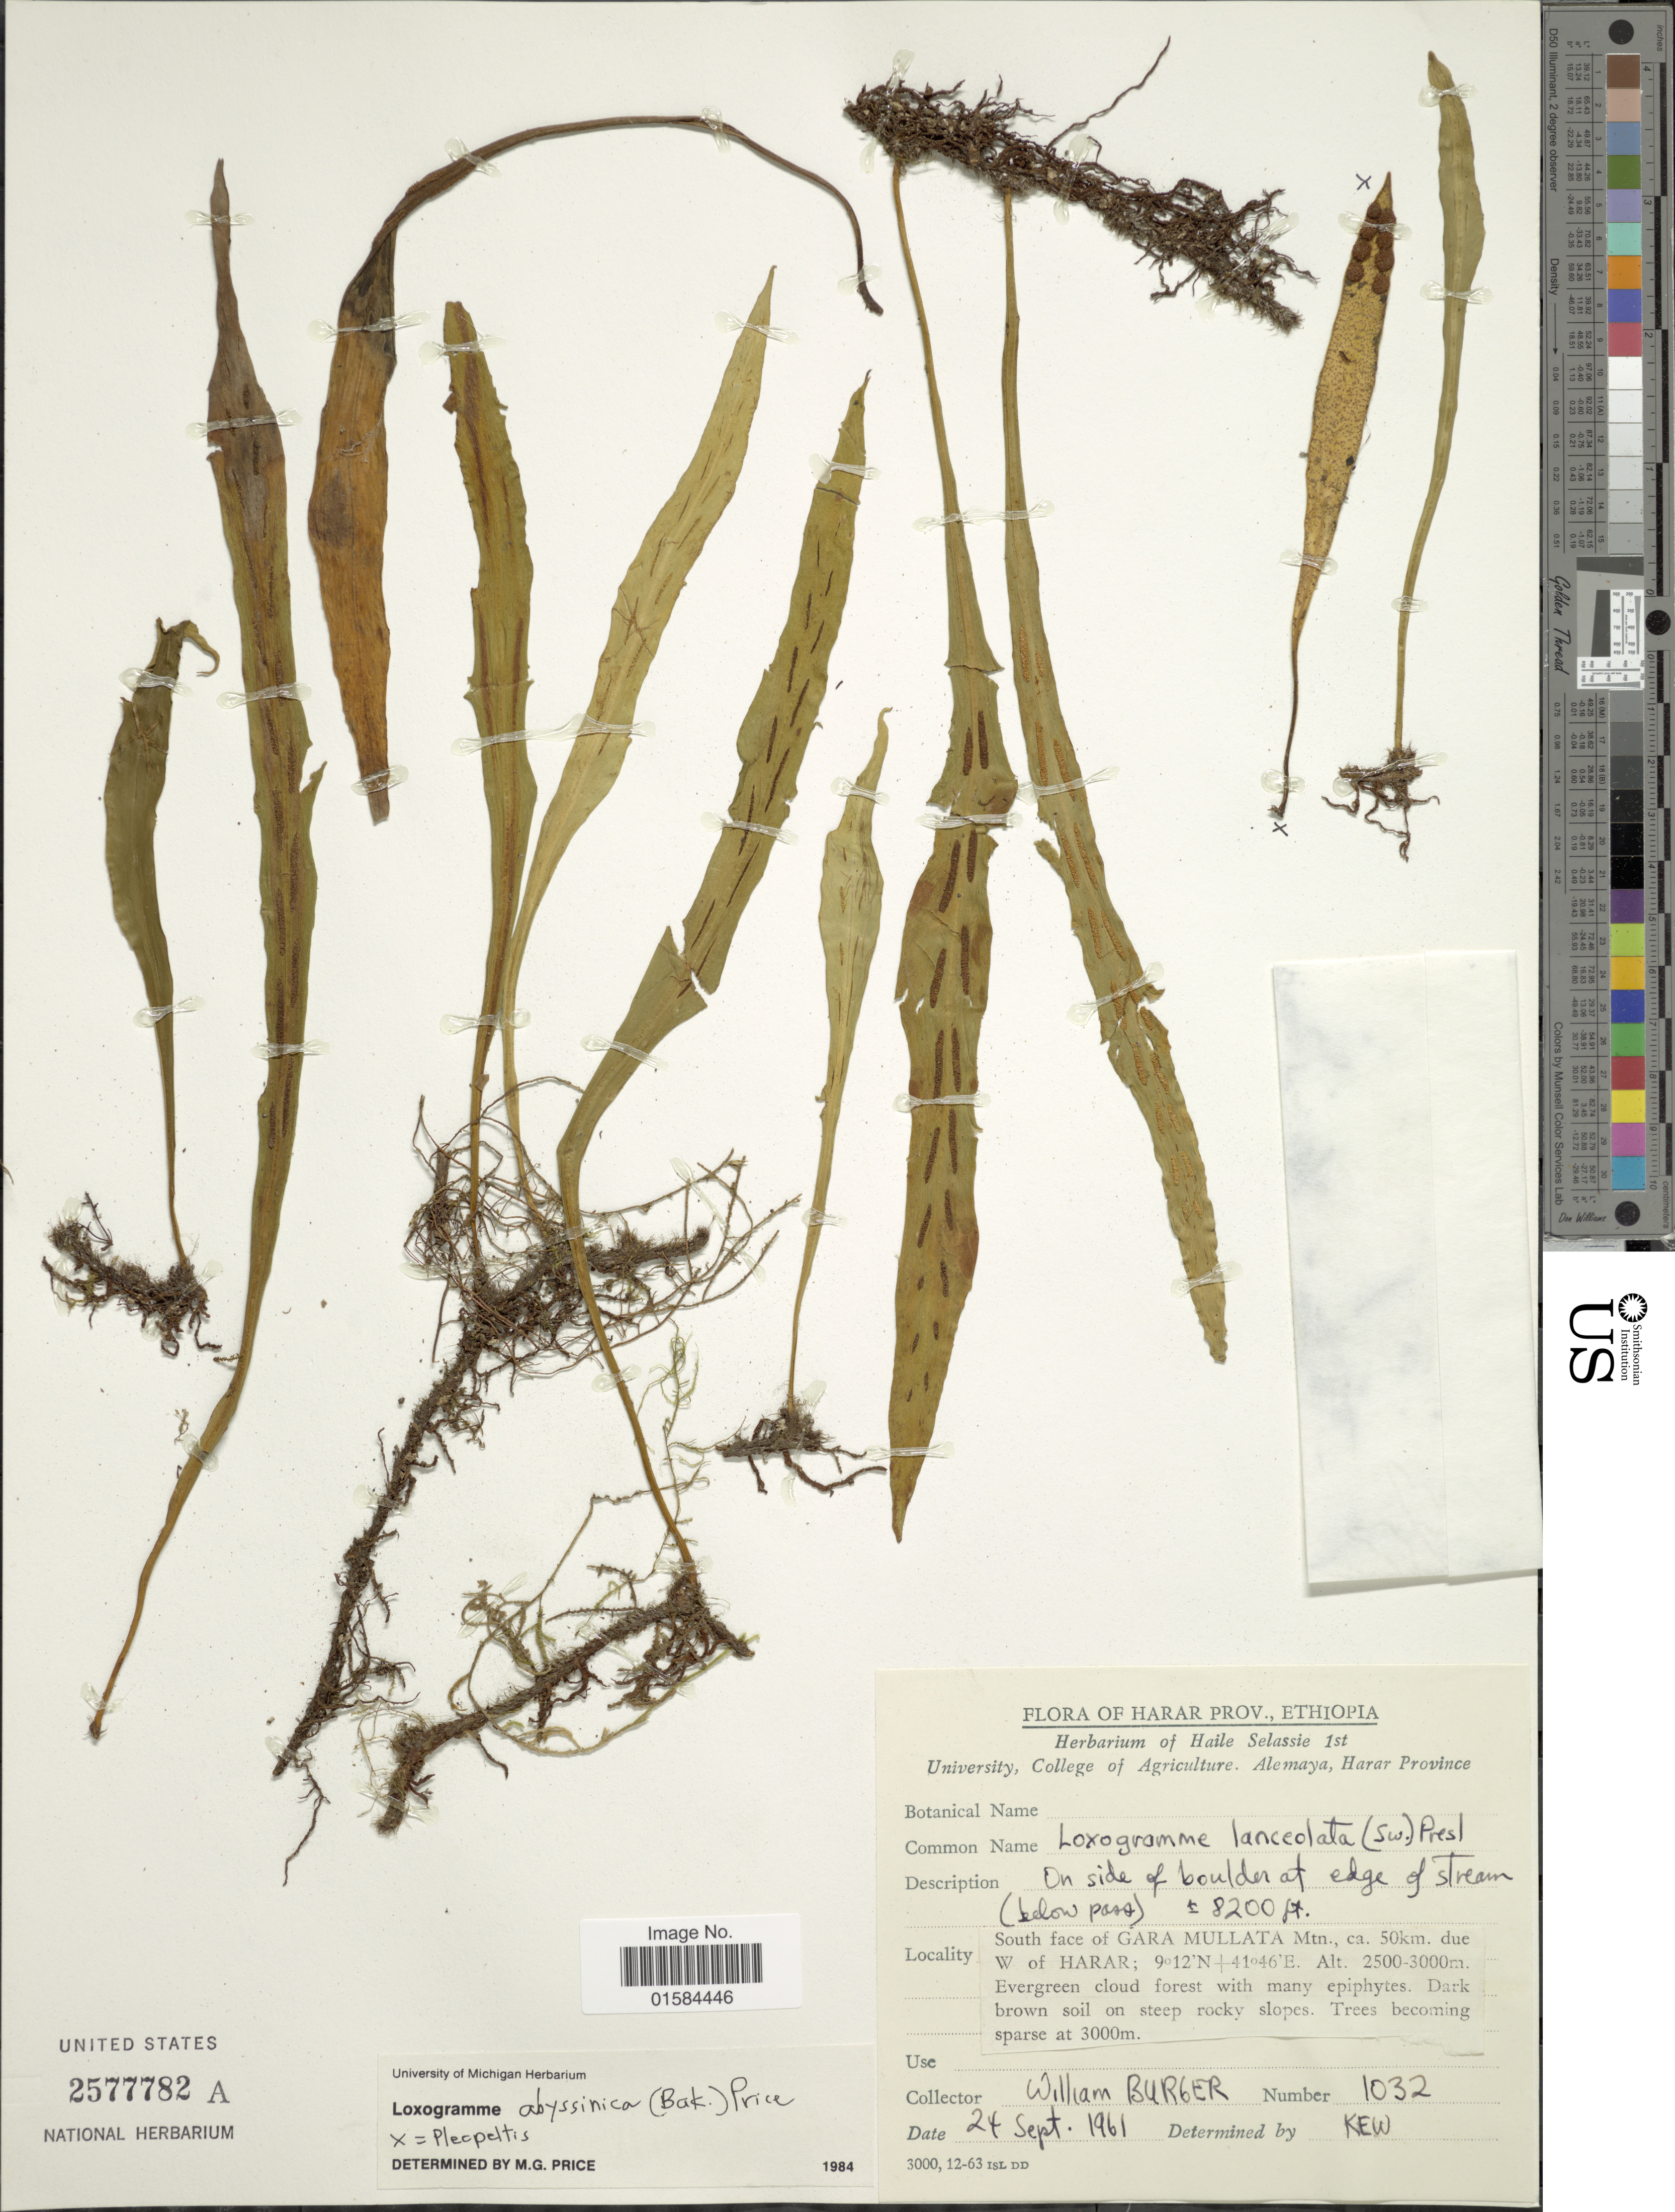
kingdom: Plantae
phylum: Tracheophyta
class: Polypodiopsida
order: Polypodiales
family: Polypodiaceae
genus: Loxogramme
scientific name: Loxogramme abyssinica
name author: (Baker) Price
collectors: W. Burger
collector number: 1032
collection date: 1961-09-24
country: Ethiopia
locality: Harar Prov., South face of Gara Mullata Mtn., ca 50 km due W of Harar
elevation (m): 2500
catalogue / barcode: US 2577782A